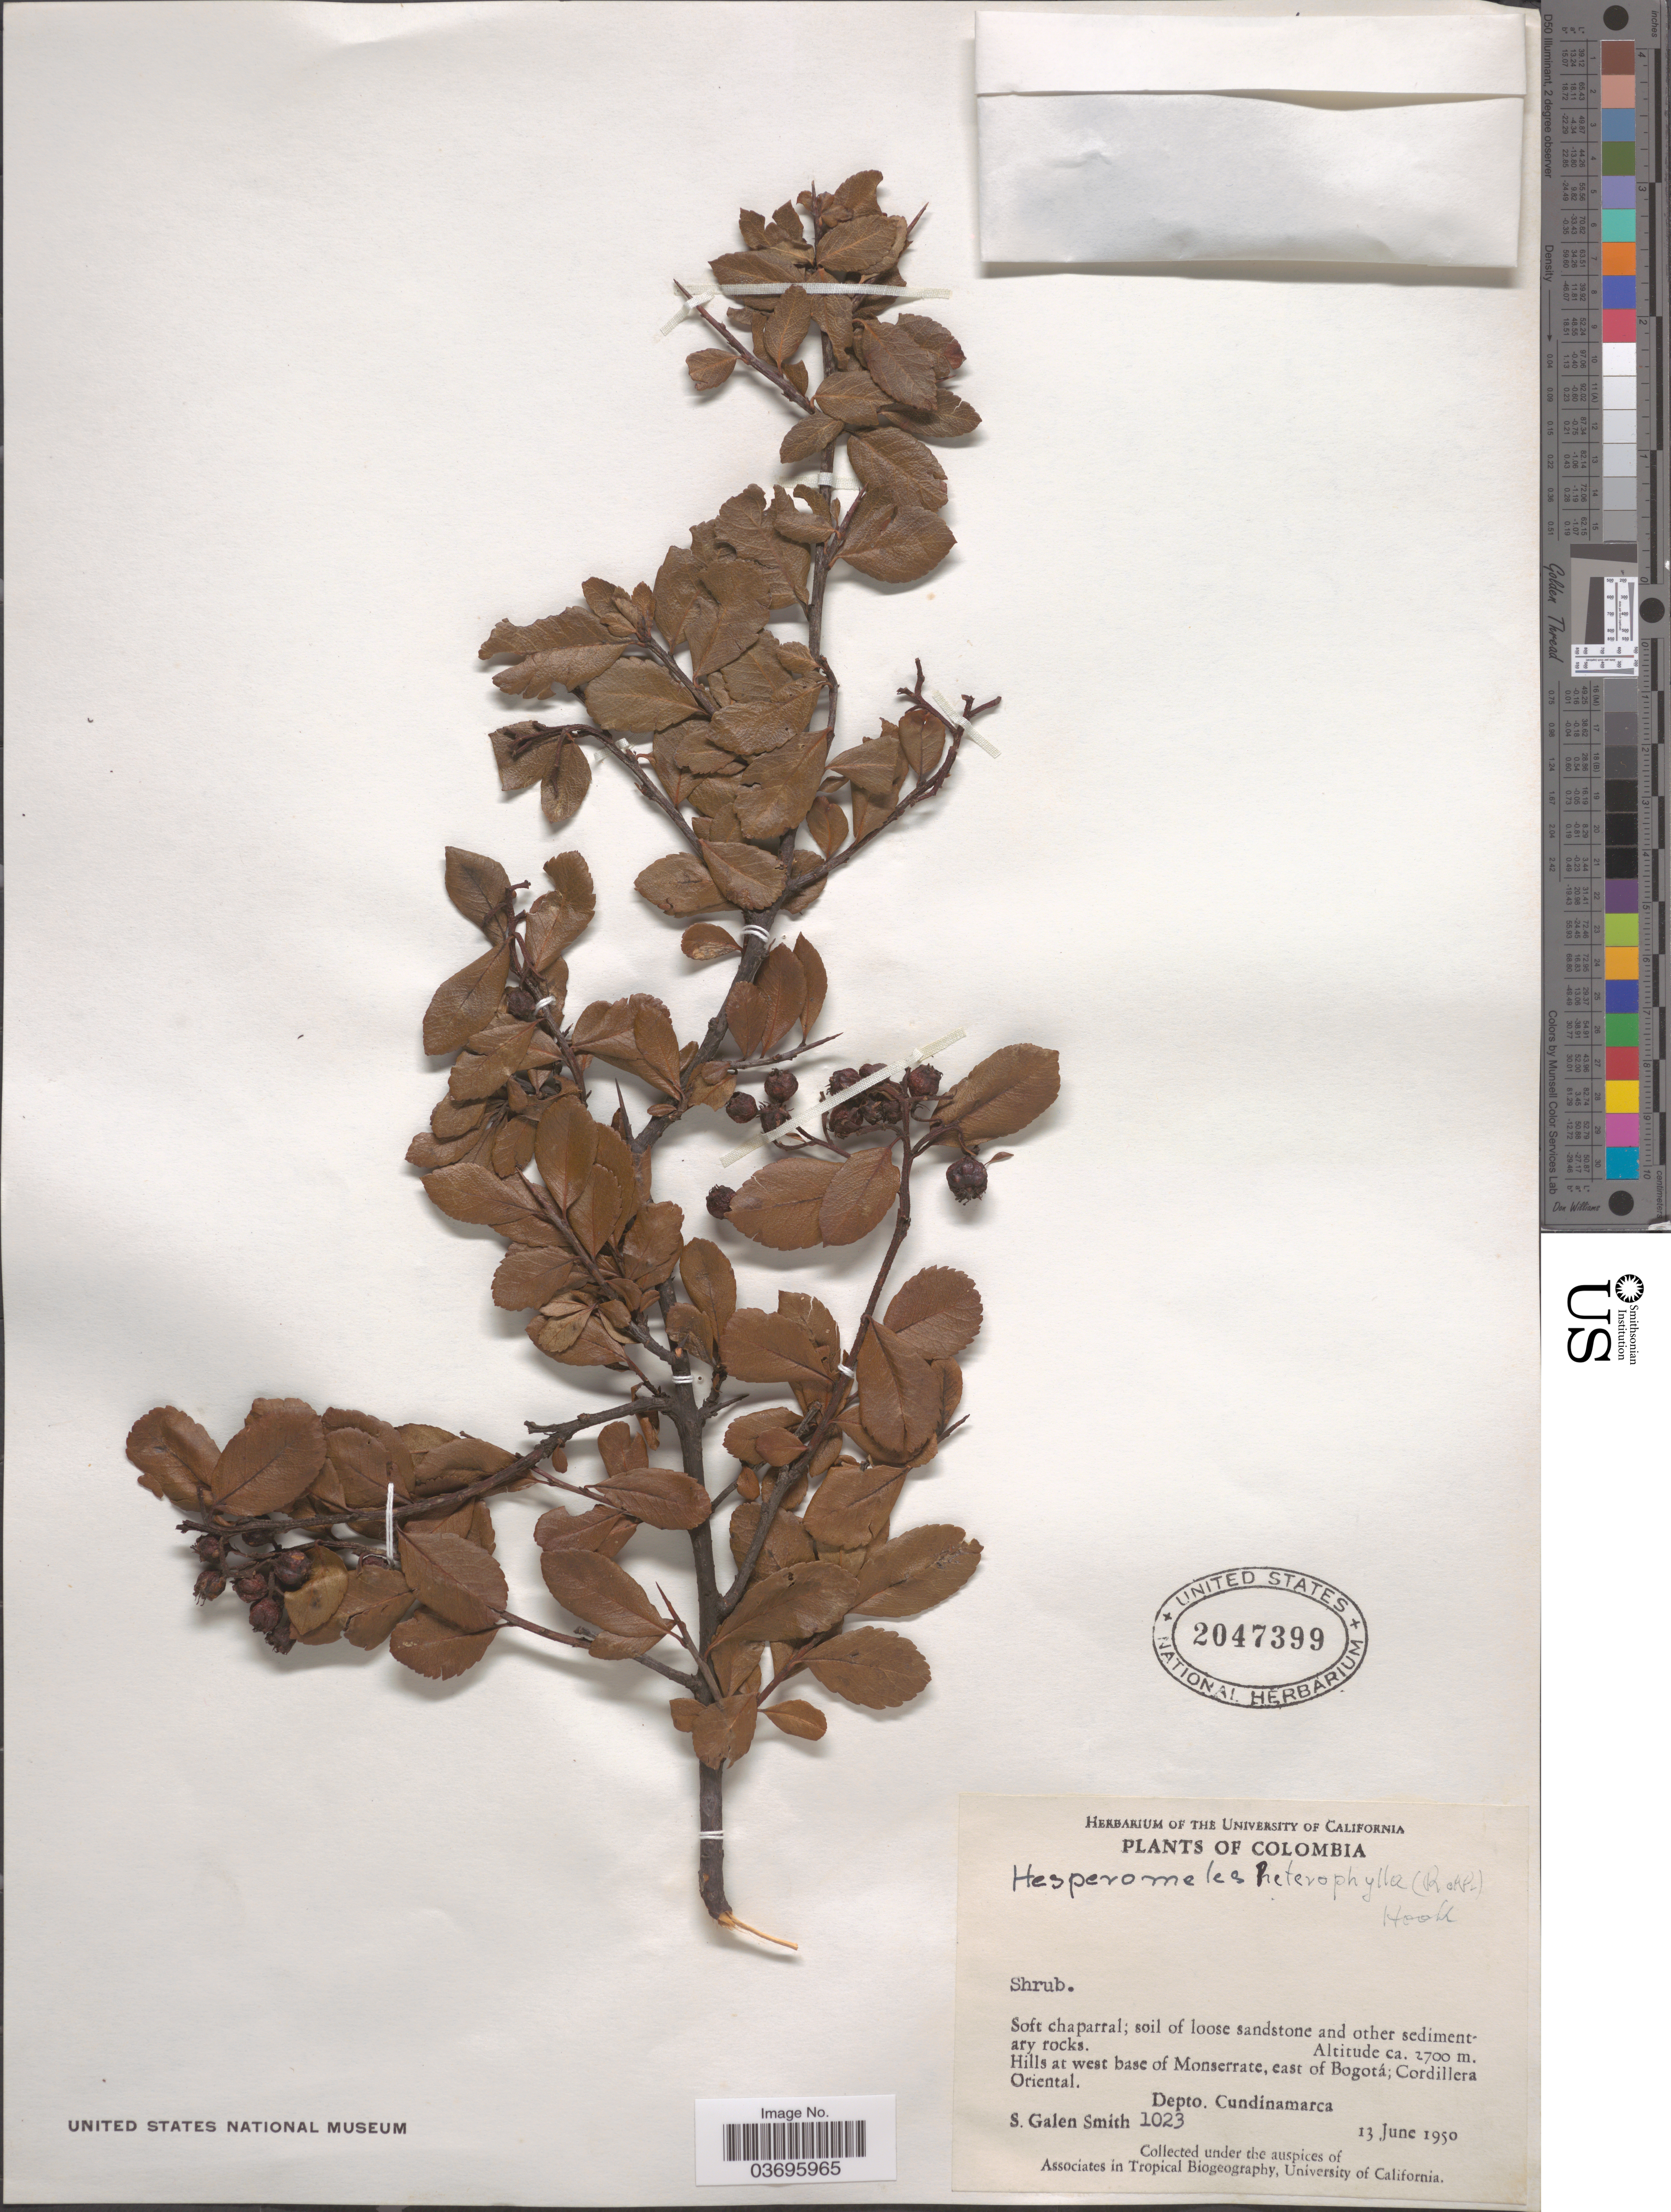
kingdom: Plantae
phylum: Tracheophyta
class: Magnoliopsida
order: Rosales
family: Rosaceae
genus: Hesperomeles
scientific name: Hesperomeles heterophylla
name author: (Ruiz & Pav.) Hook.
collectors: S. G. Smith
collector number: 1023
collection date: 1950-06-13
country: Colombia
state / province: Cundinamarca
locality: Hills at west base of Monserrate, east of Bogotá; Cordillera Oriental. Depto. Cundinamarca.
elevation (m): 2700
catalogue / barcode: US 2047399